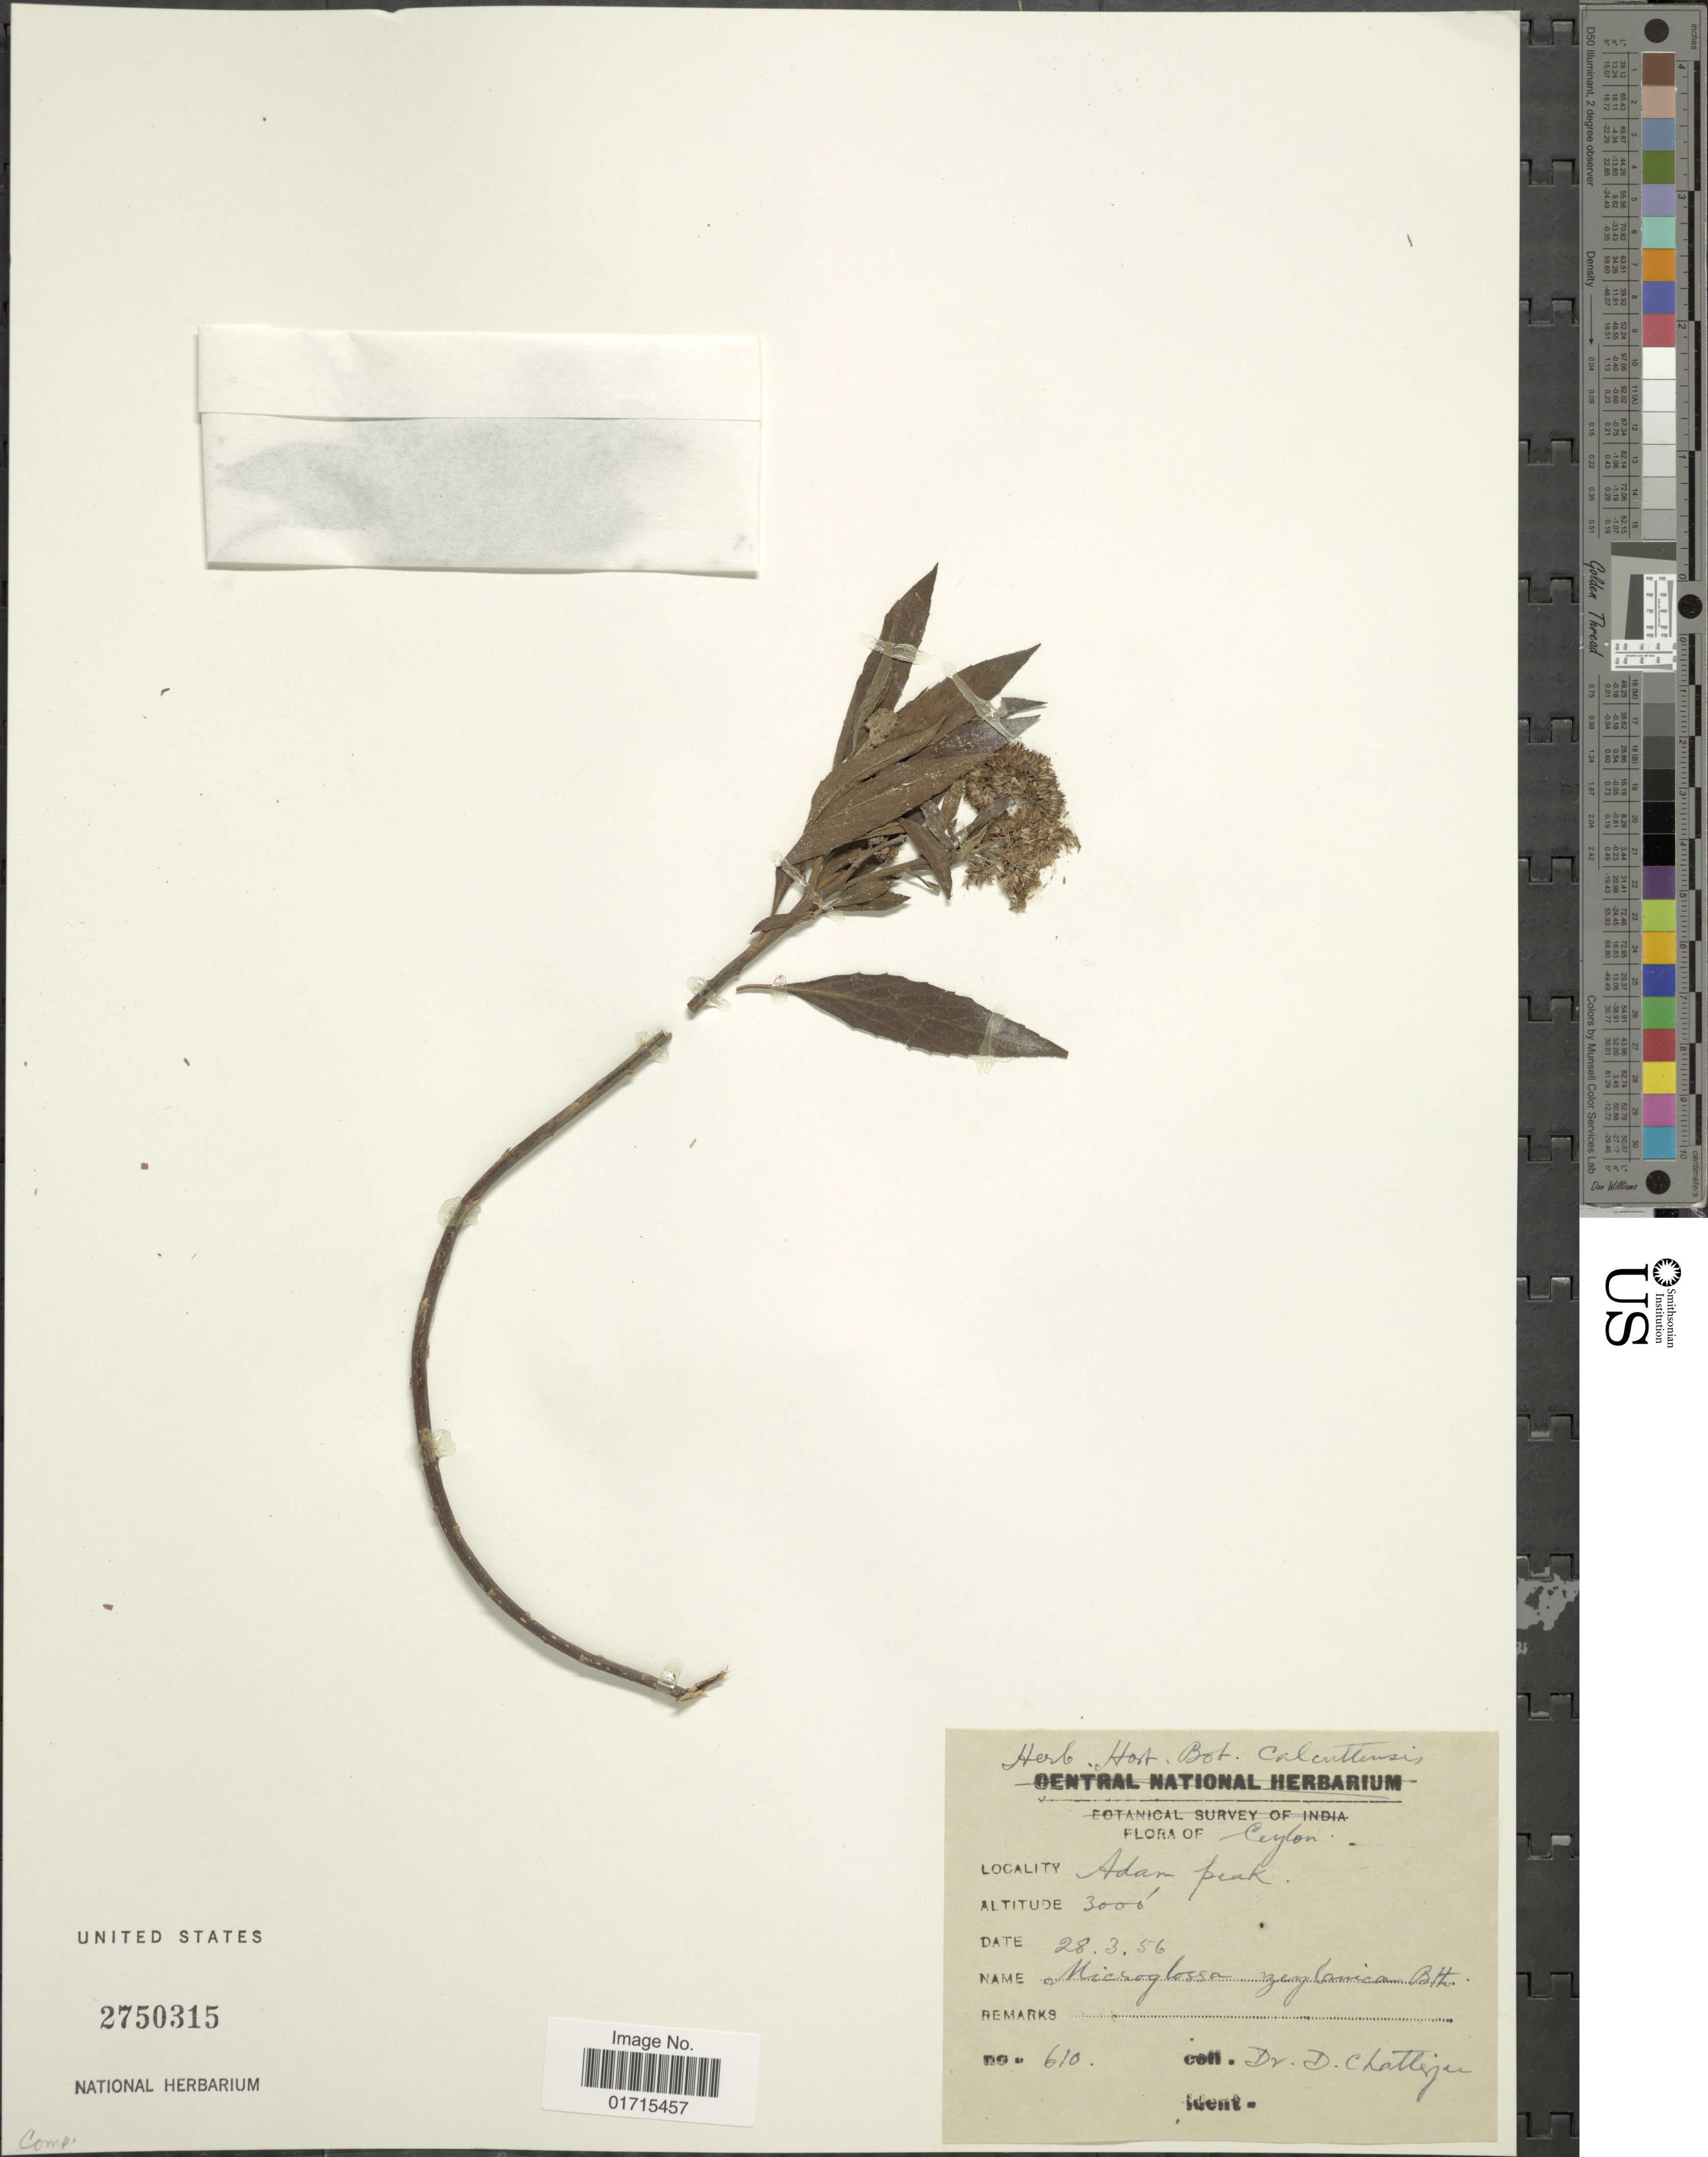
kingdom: Plantae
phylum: Tracheophyta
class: Magnoliopsida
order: Asterales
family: Asteraceae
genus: Microglossa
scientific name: Microglossa sp.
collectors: D. Chatterjee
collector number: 610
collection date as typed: Transcribed d/m/y: 28/3/56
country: Sri Lanka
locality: Ceylon. Adam Peak.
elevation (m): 914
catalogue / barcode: US 2750315